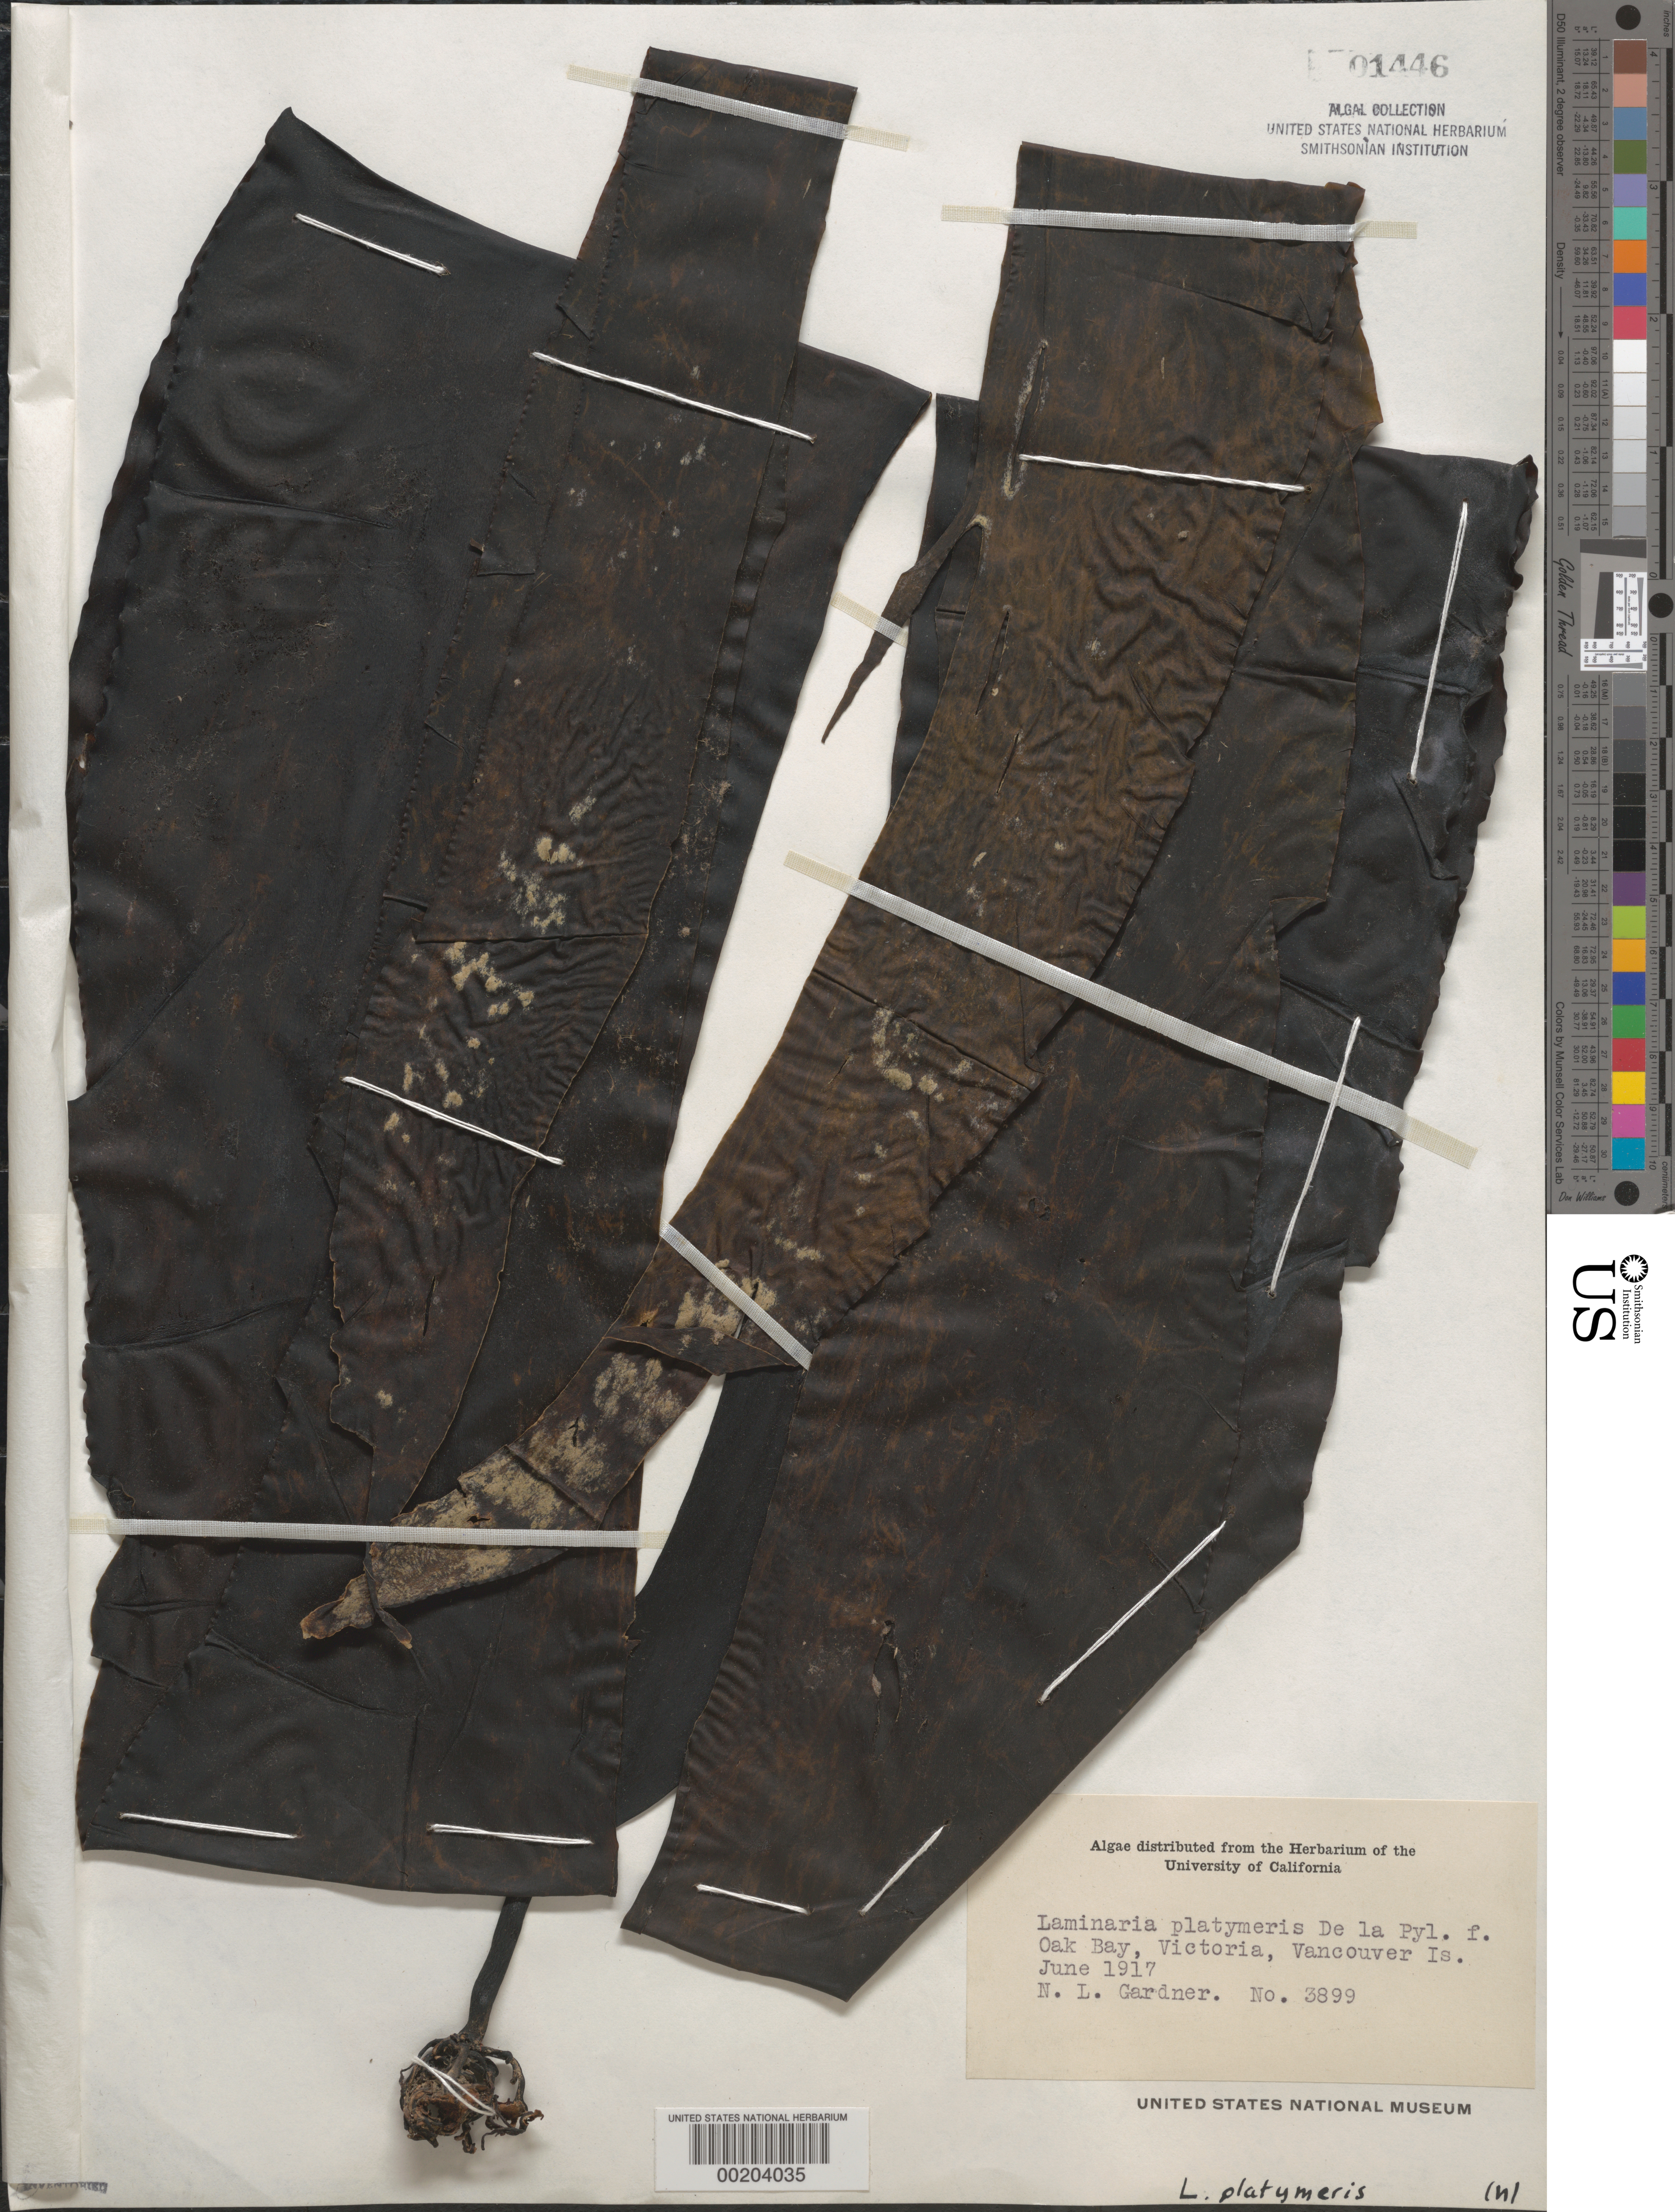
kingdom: Chromista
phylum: Ochrophyta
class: Phaeophyceae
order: Laminariales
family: Laminariaceae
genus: Laminaria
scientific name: Laminaria platymeris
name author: Bach. Pyl.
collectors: N. Gardner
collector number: NLG 3899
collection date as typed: Jun 1917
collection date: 1917-06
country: Canada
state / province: British Columbia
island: Vancouver Island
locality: Victoria, Oak Bay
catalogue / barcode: US 1446